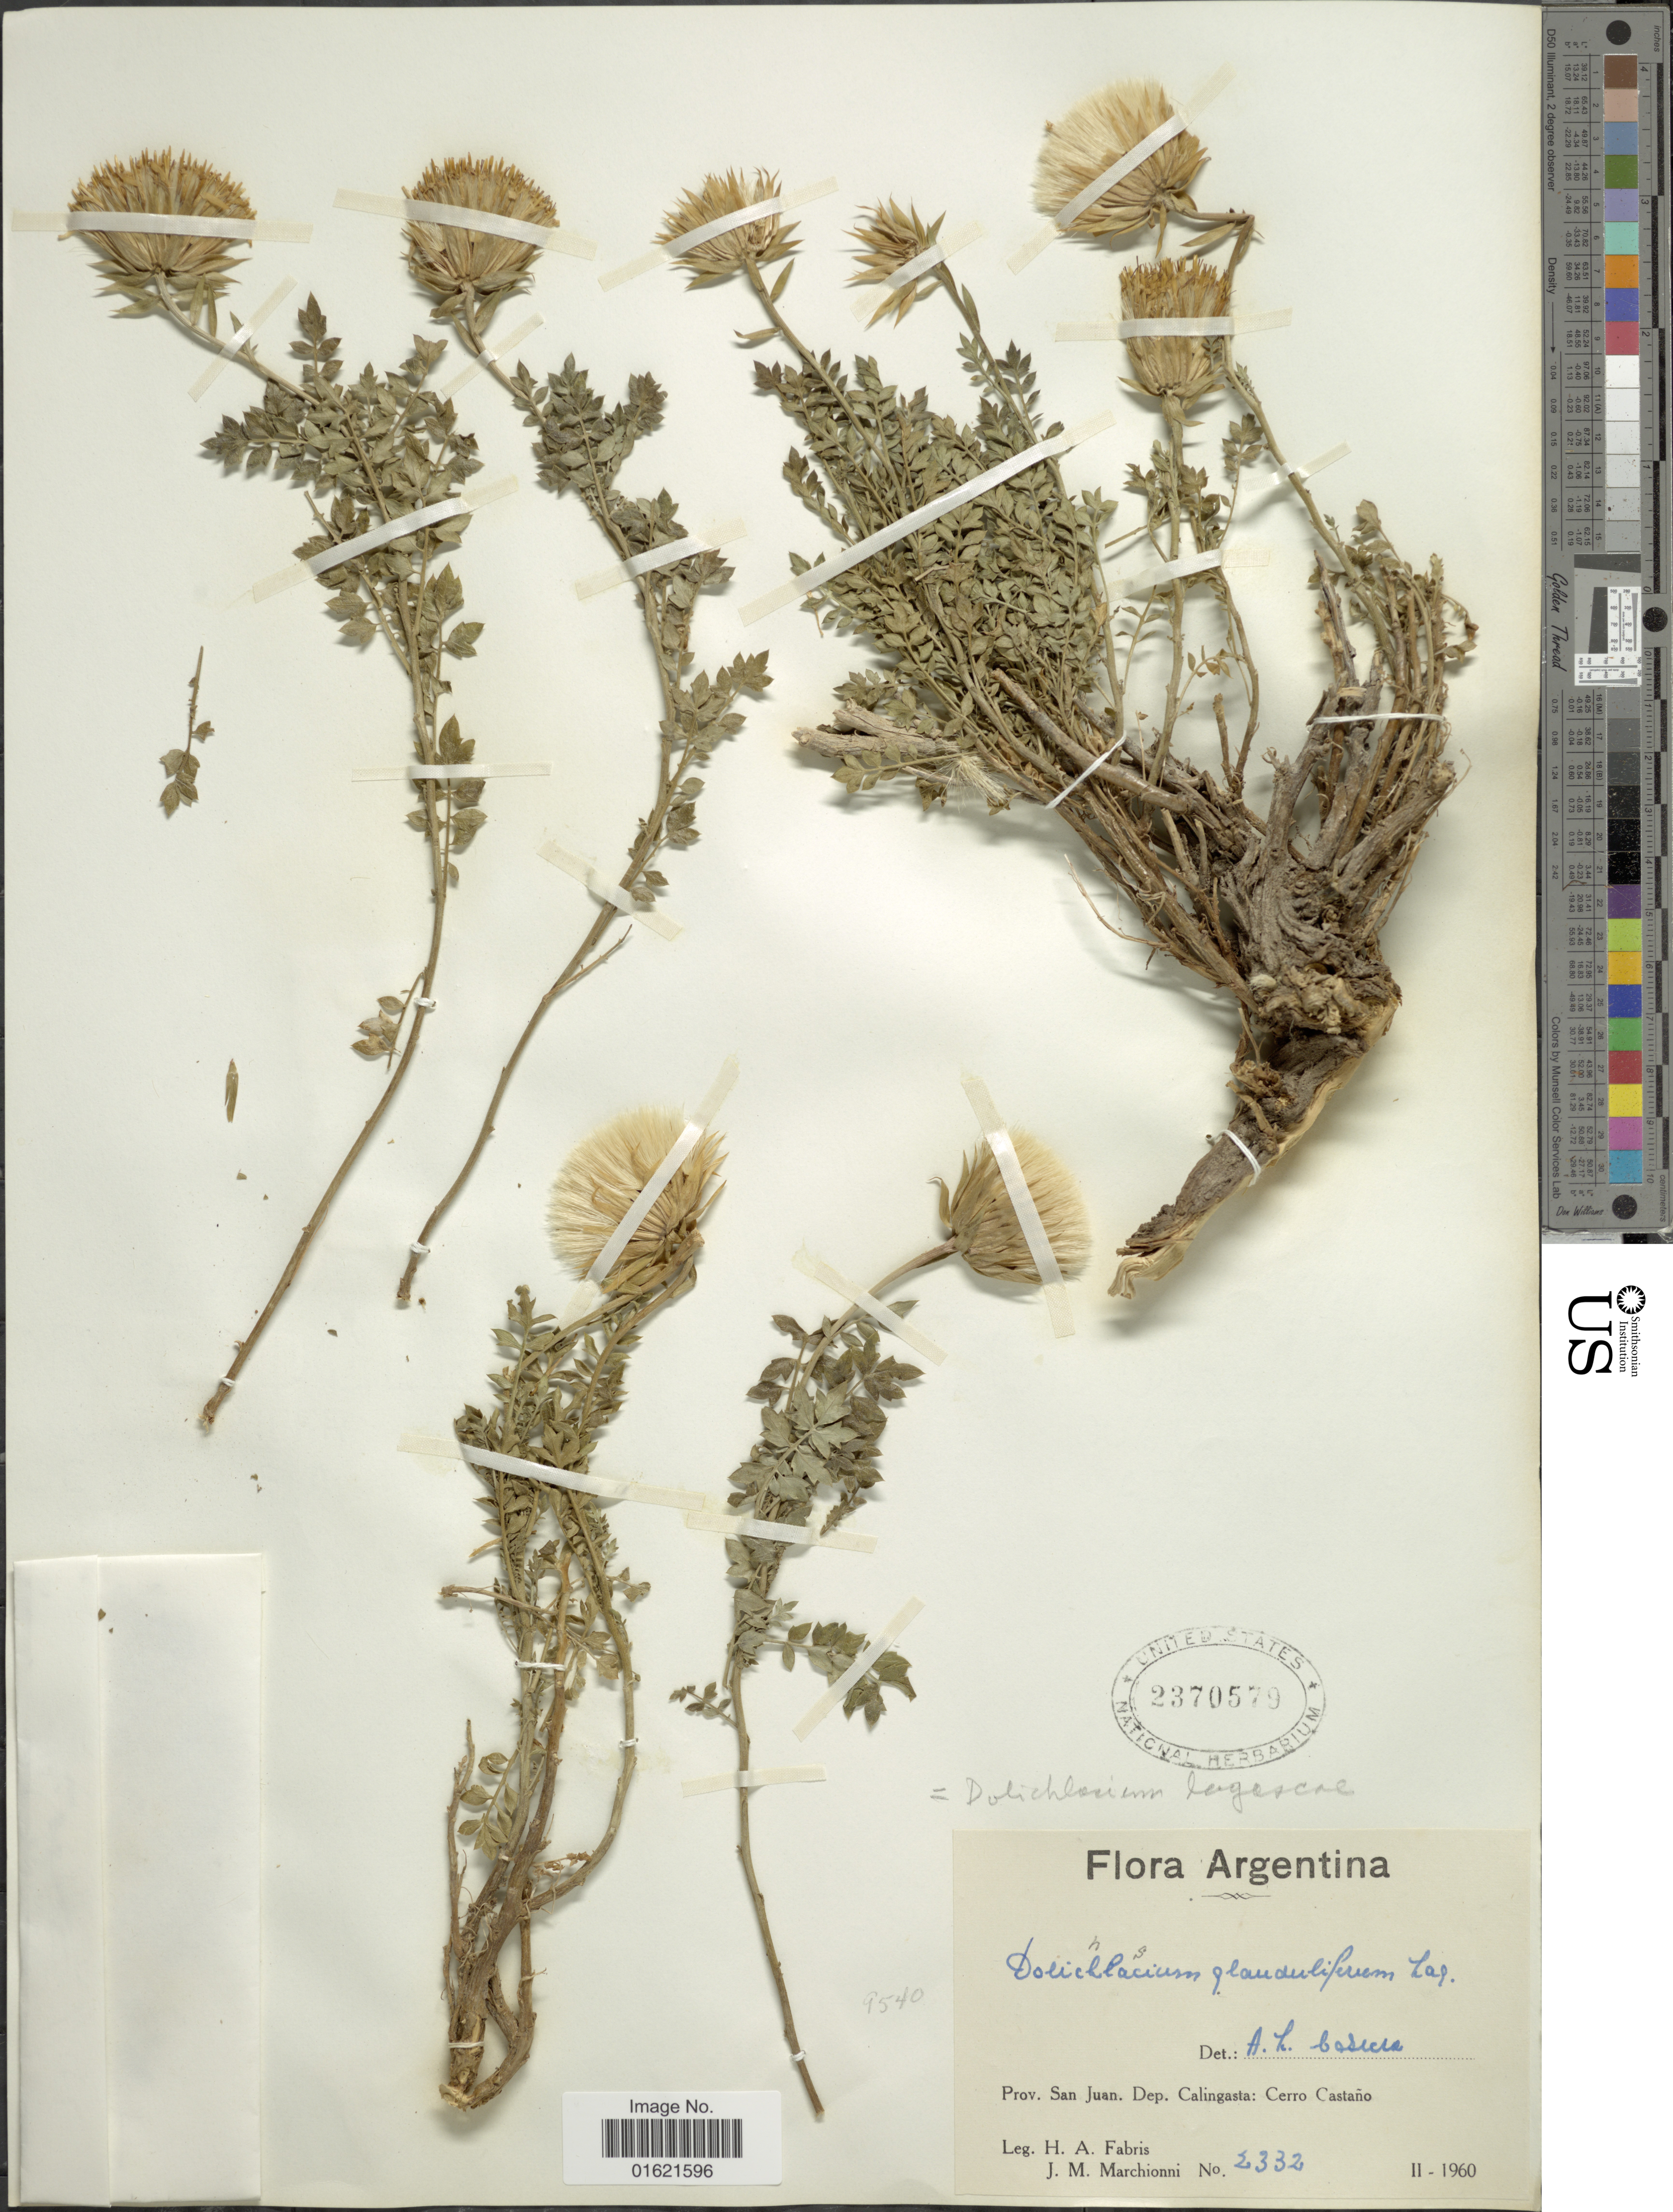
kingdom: Plantae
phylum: Tracheophyta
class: Magnoliopsida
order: Asterales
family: Asteraceae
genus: Dolichlasium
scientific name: Dolichlasium lagascae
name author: Gillies ex D. Don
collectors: J. Marchionni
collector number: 2332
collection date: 1960-02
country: Argentina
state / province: San Juan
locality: Prov. San Juan. Dep. Calingasta: Cerro Castano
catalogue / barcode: US 2370579